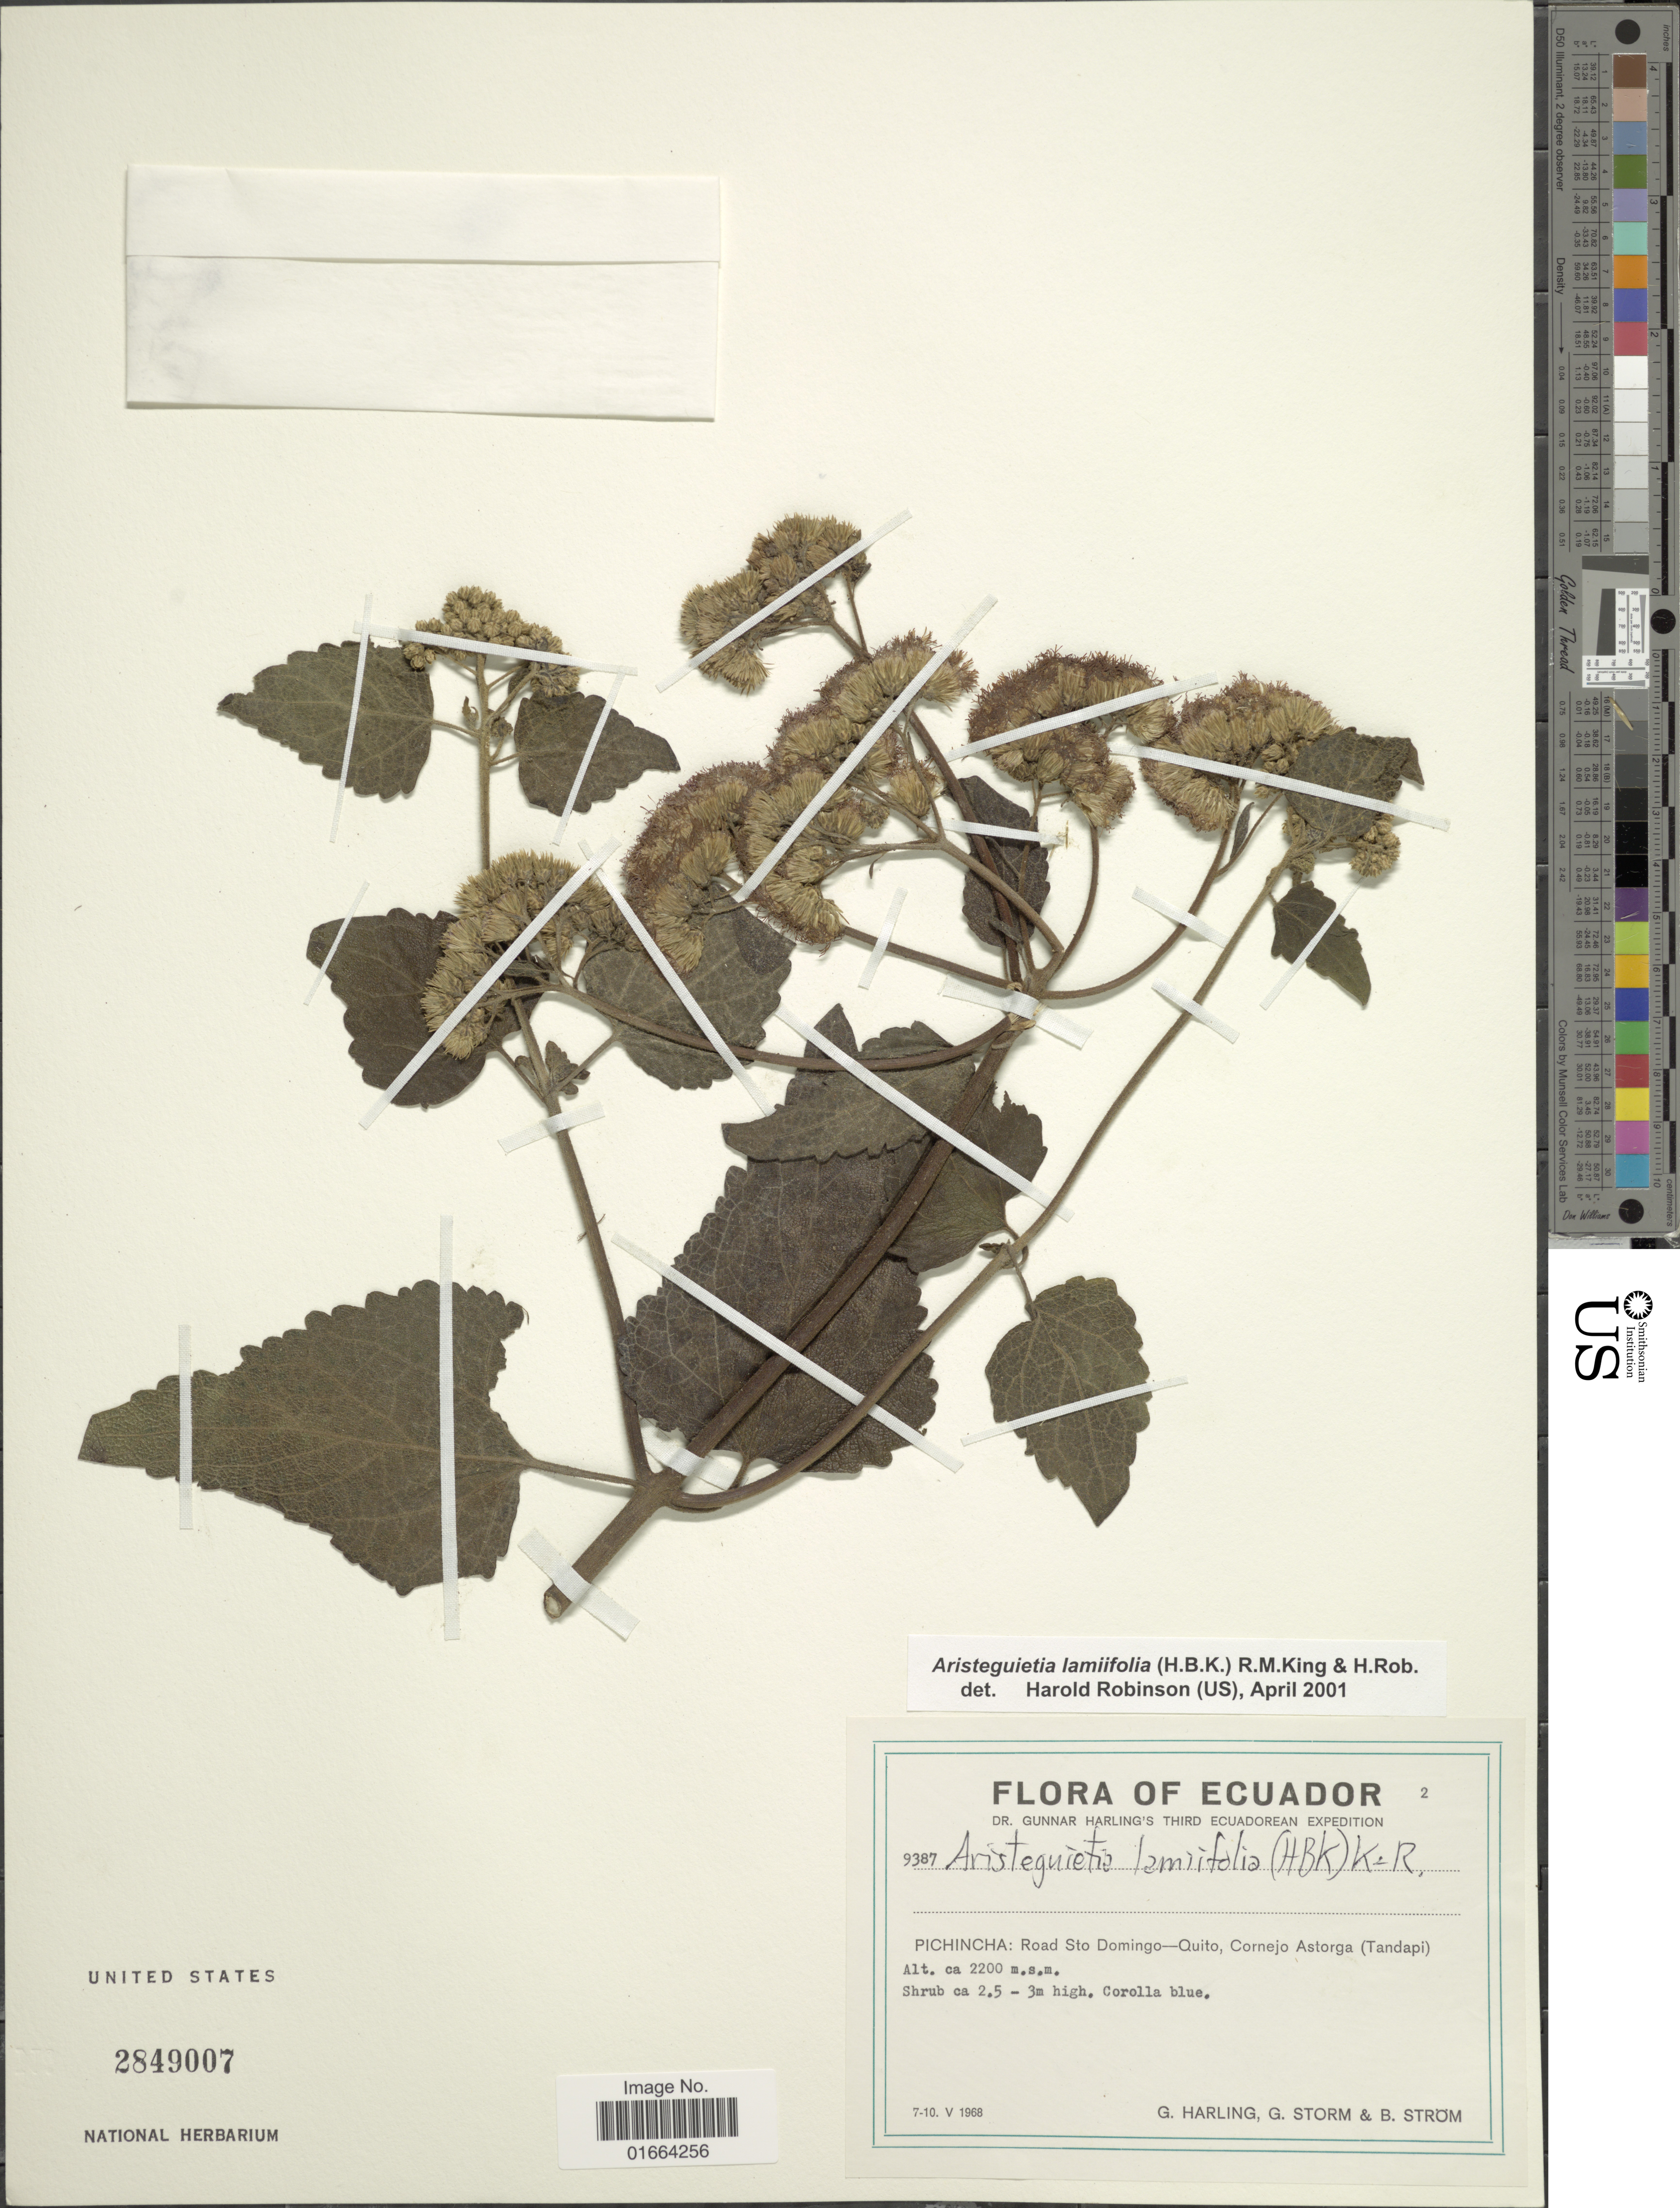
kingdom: Plantae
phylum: Tracheophyta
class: Magnoliopsida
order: Asterales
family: Asteraceae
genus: Aristeguietia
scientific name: Aristeguietia lamiifolia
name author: (Kunth) R.M. King & H. Rob.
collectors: G. Harling, G. Storm & B. Ström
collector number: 9387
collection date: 1968-05-07/1968-05-10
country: Ecuador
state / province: Pichincha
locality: Road Sto Domingo-Quito, Cornejo Astorga (Tandapi)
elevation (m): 2200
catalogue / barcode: US 2849007